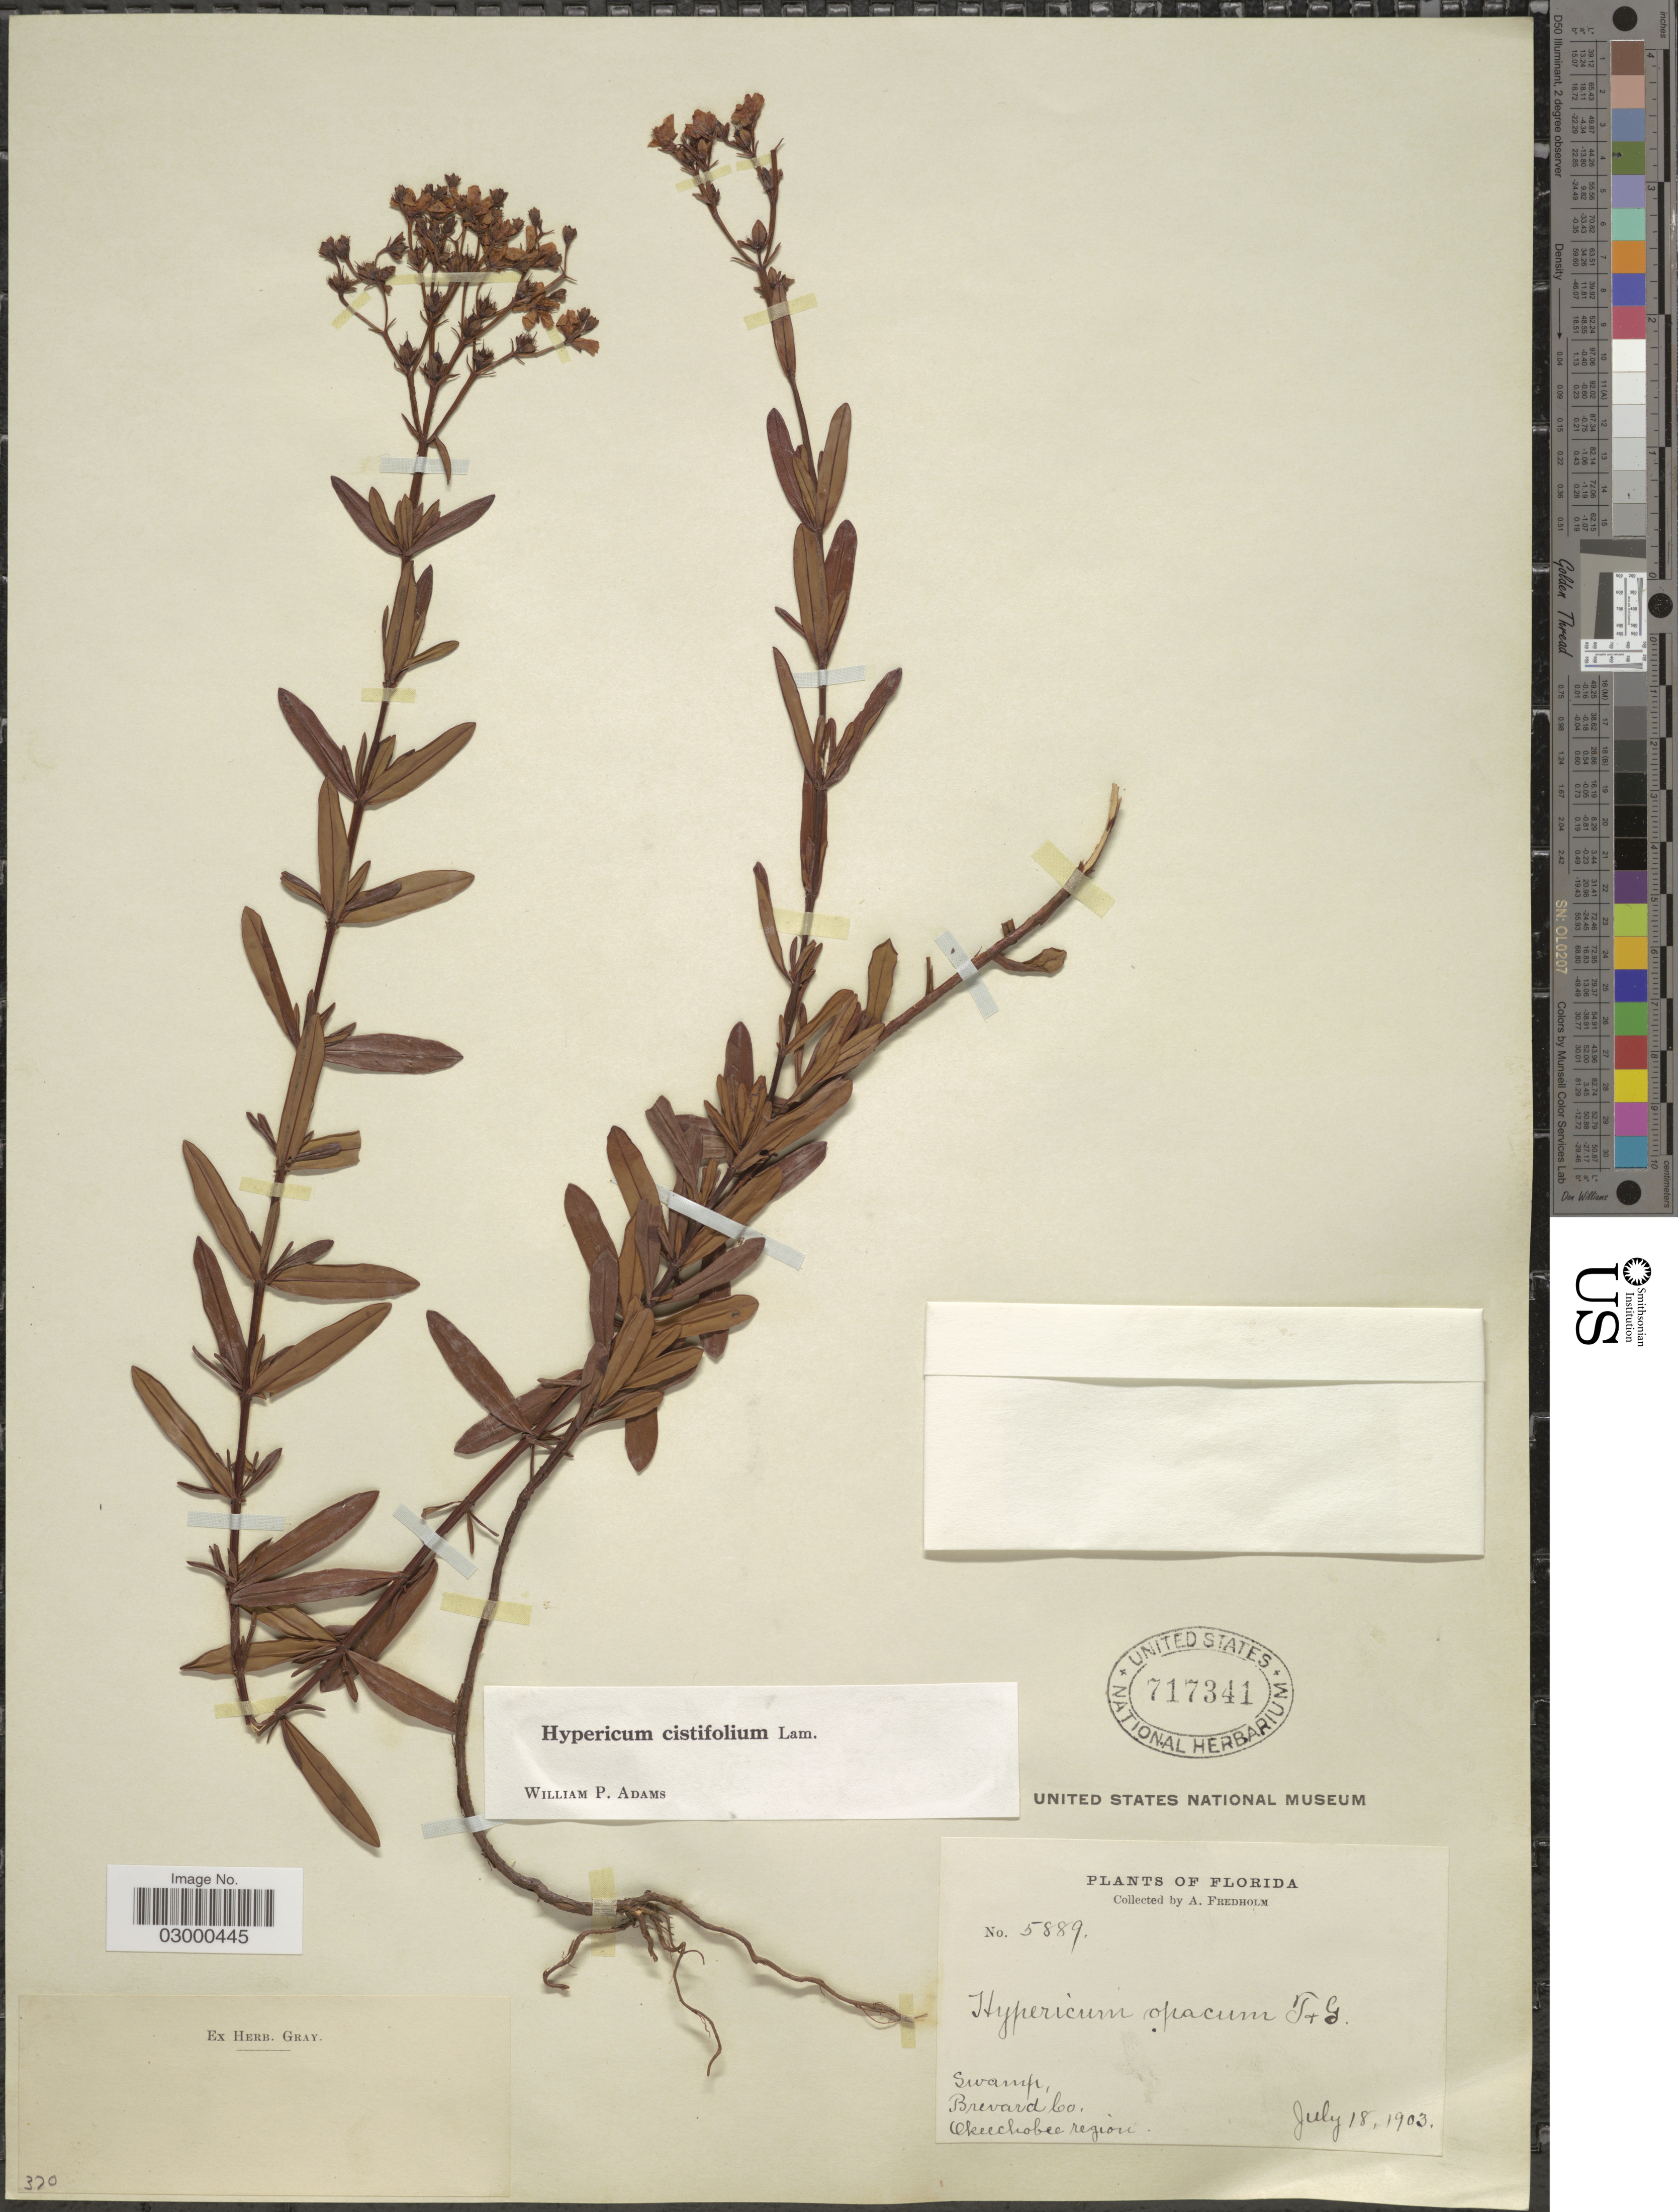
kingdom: Plantae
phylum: Tracheophyta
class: Magnoliopsida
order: Malpighiales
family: Hypericaceae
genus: Hypericum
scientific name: Hypericum cistifolium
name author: Lam.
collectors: A. Fredholm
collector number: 5889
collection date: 1903-07-18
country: United States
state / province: Florida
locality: Brevard Co., Okeechobee region.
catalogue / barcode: US 717341